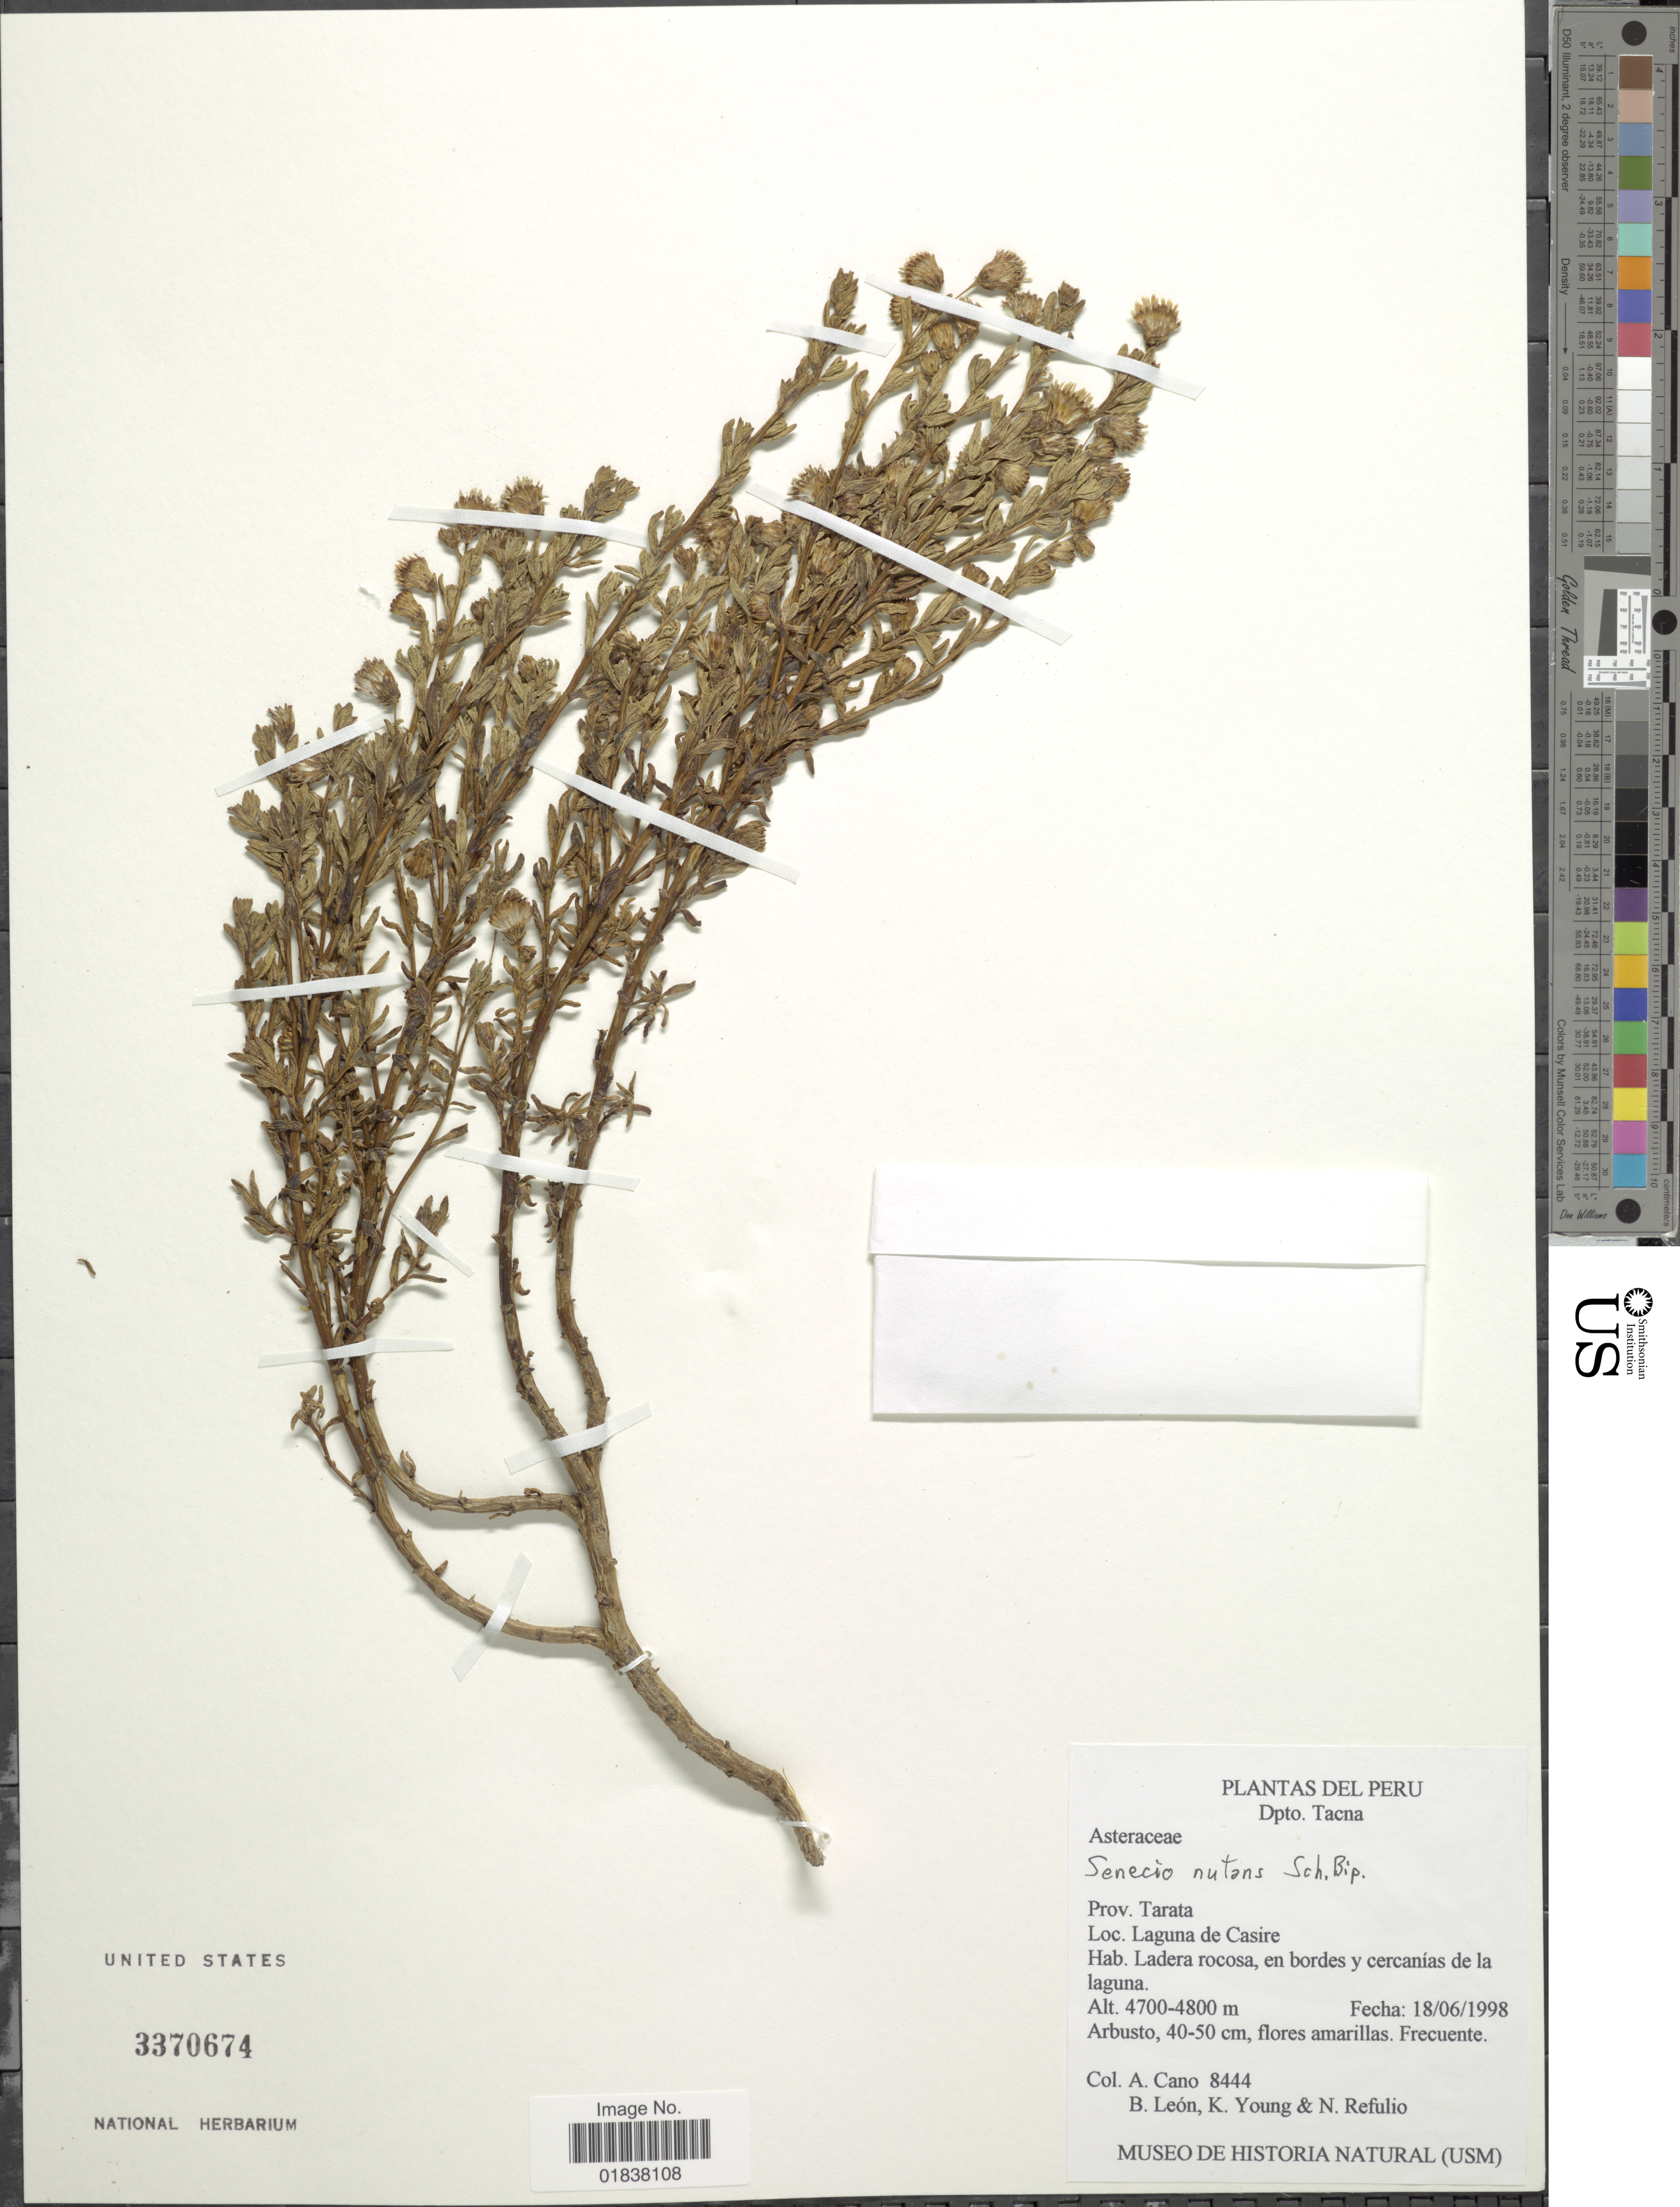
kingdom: Plantae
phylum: Tracheophyta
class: Magnoliopsida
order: Asterales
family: Asteraceae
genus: Senecio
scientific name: Senecio nutans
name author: Sch. Bip.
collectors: A. Cano, B. León, K. Young & N. Refulio-Rodríguez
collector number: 8444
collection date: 1998-06-18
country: Peru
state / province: Tacna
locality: Prov. Tarata, Laguna de Casire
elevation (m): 4700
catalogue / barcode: US 3370674